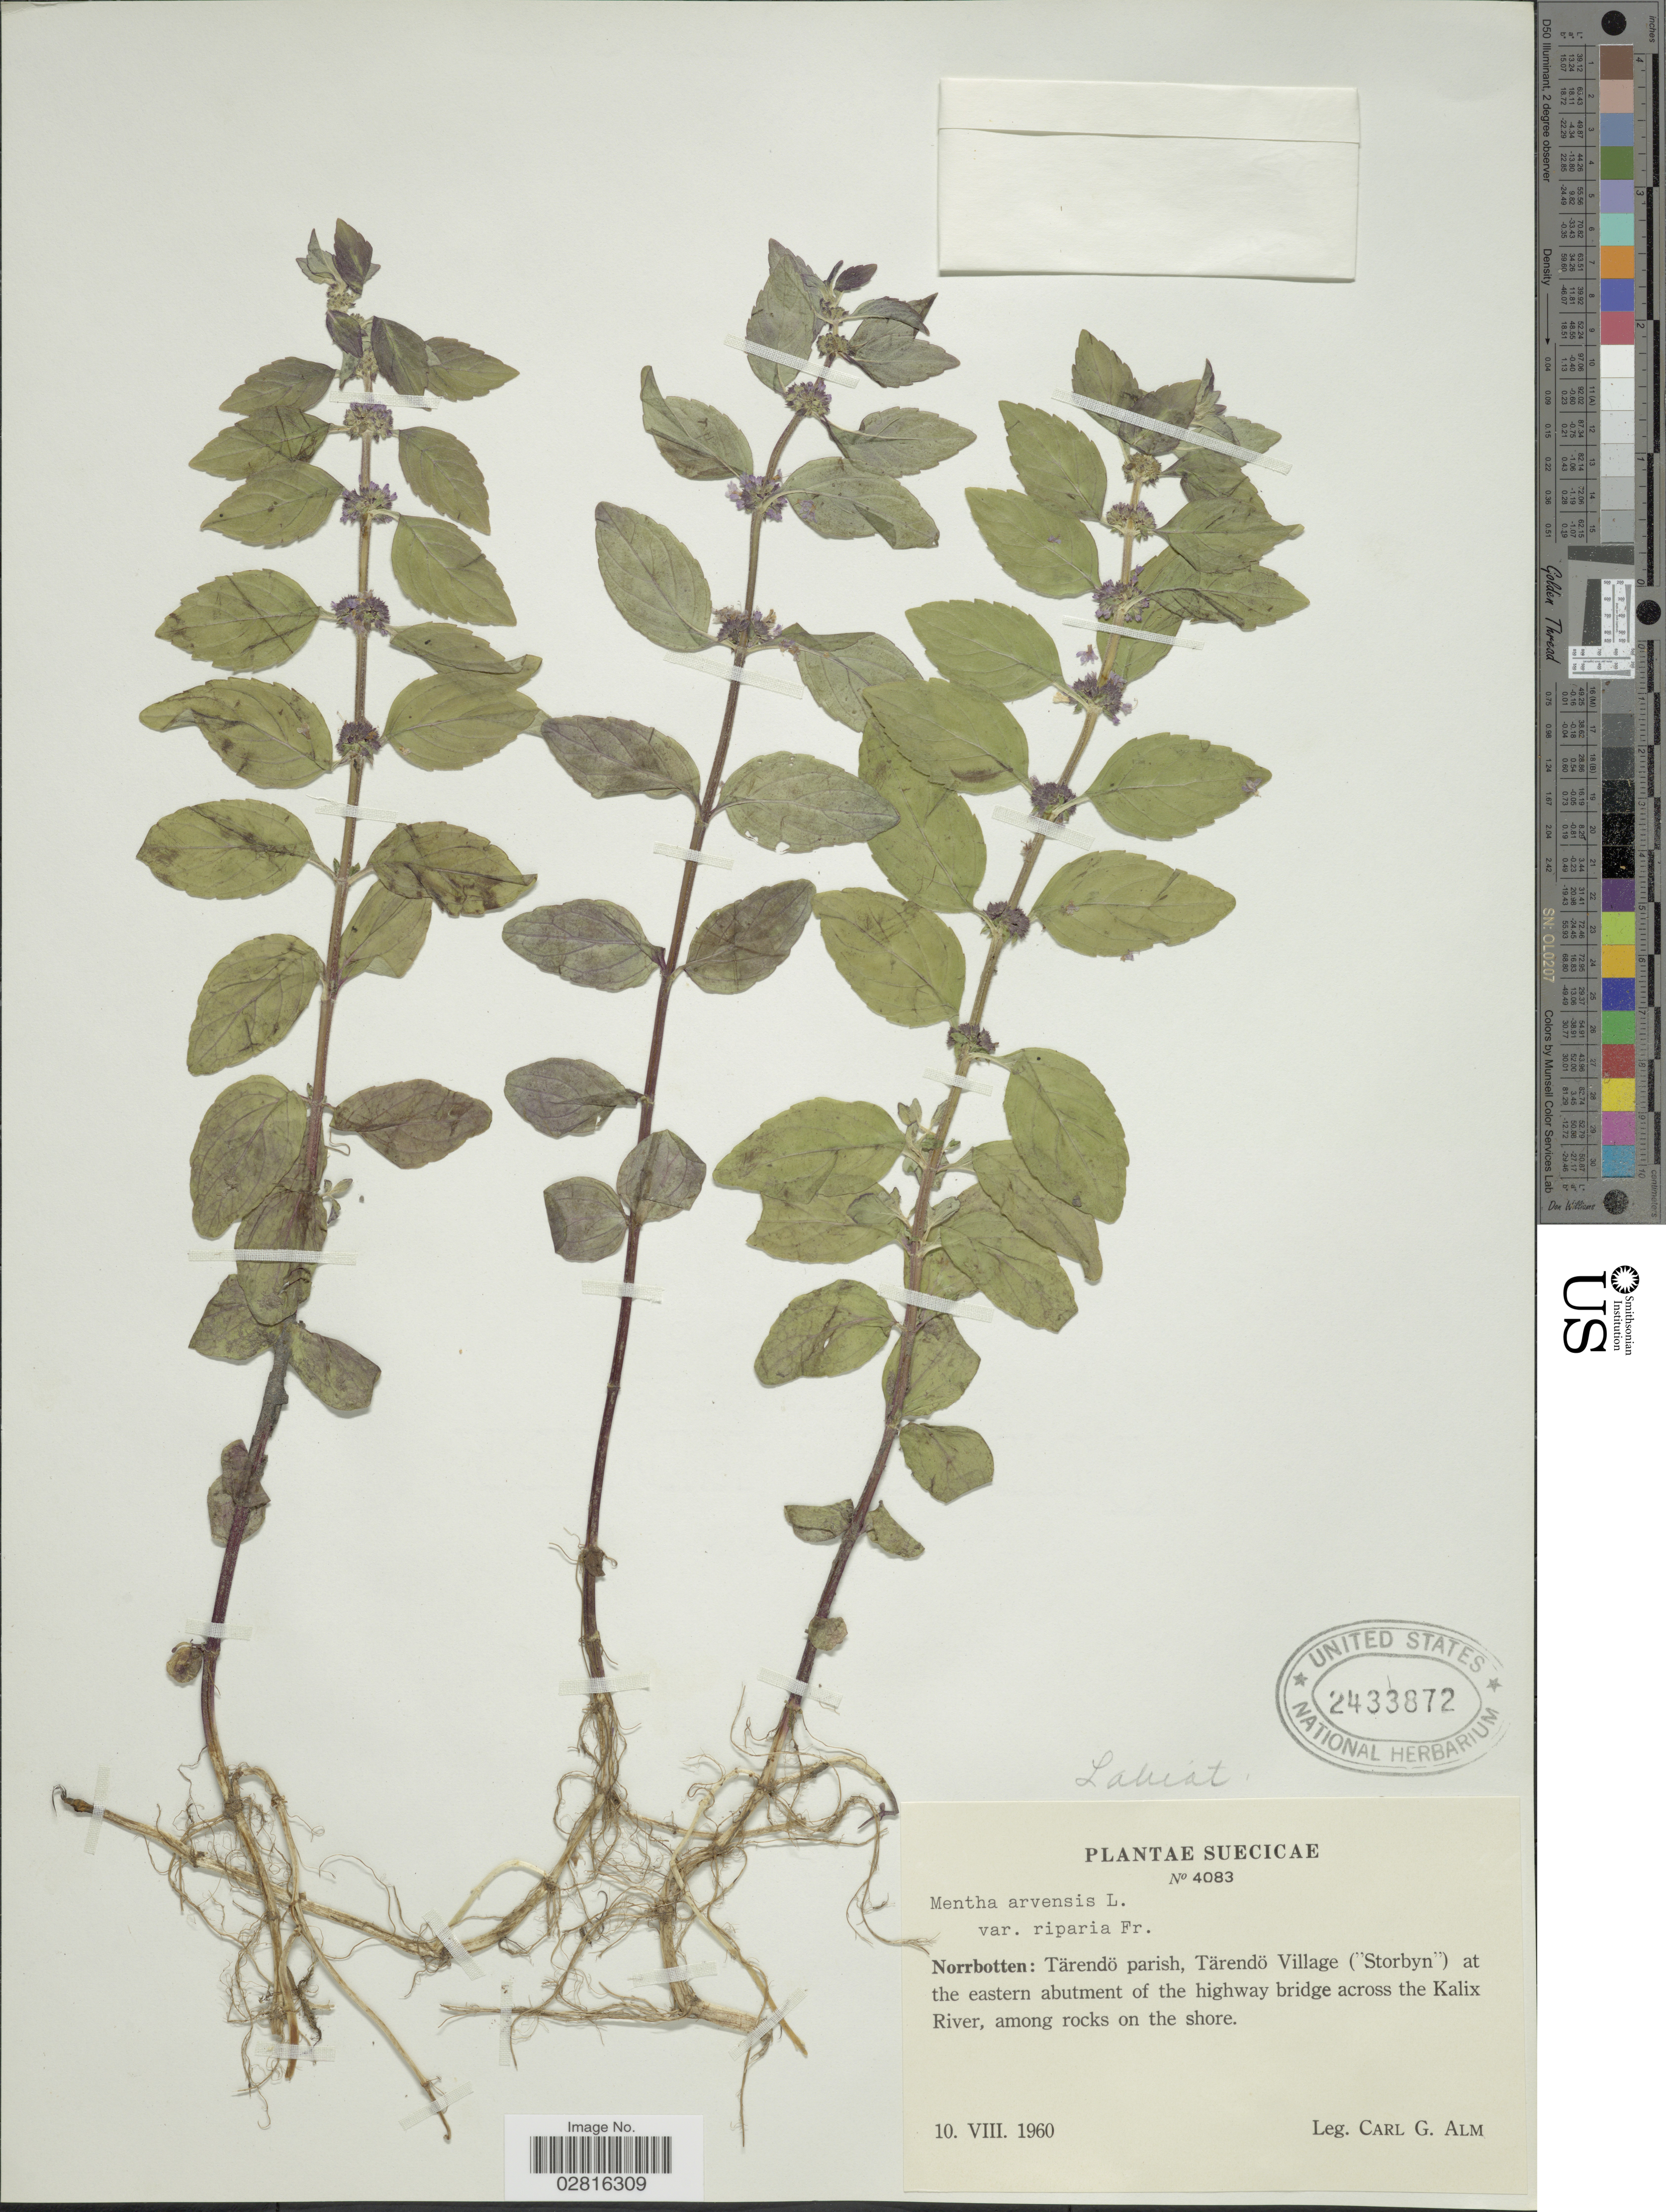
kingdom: Plantae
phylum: Tracheophyta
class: Magnoliopsida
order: Lamiales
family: Lamiaceae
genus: Mentha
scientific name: Mentha arvensis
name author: L.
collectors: C. G. Alm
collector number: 4083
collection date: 1960-08-10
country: Sweden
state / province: Norrbotten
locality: Suecicae. Norrbotten: Tärendö parish, Tärendö Village ("Storbyn") at the eastern abutment of the highway bridge across the Kalix River, among rocks on the shore.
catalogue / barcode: US 2433872